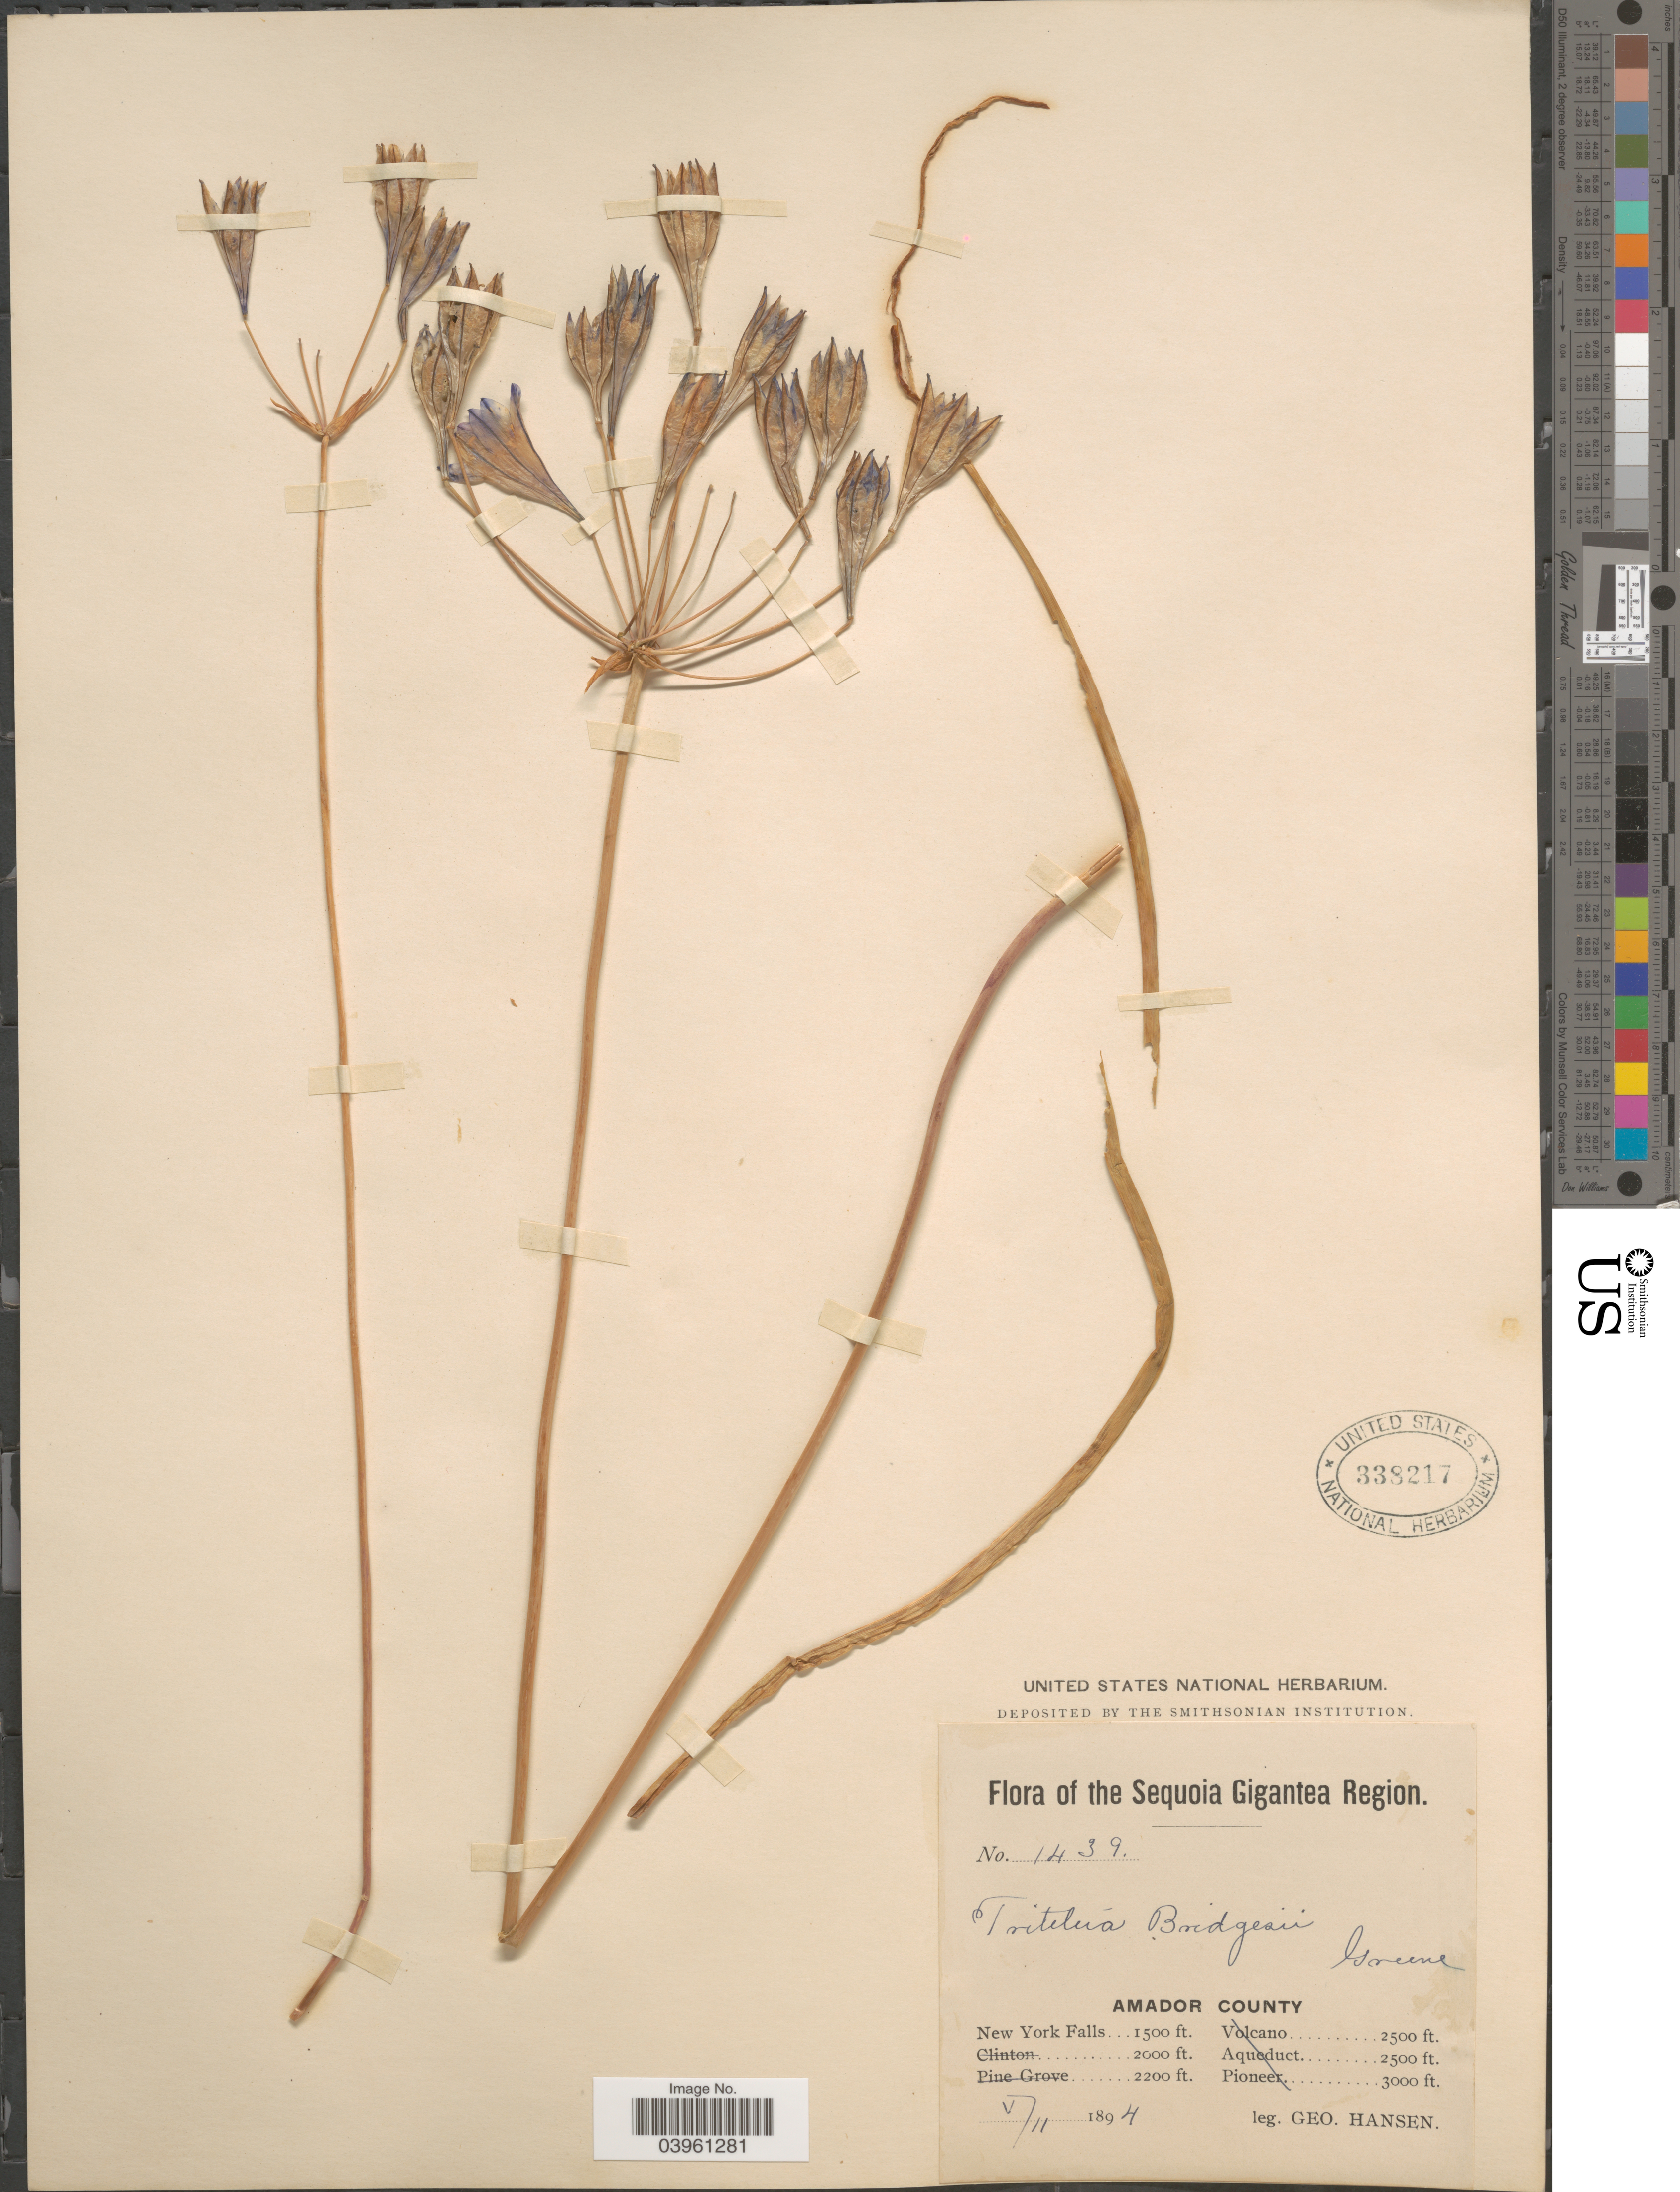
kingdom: Plantae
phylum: Tracheophyta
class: Liliopsida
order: Asparagales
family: Asparagaceae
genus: Triteleia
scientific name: Triteleia bridgesii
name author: (S. Watson) Greene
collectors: G. Hansen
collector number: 1439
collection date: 1894-05-11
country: United States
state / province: California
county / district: Amador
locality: The Sequoia Gigantea Region. Amador County. New York Falls.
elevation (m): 457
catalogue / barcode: US 338217